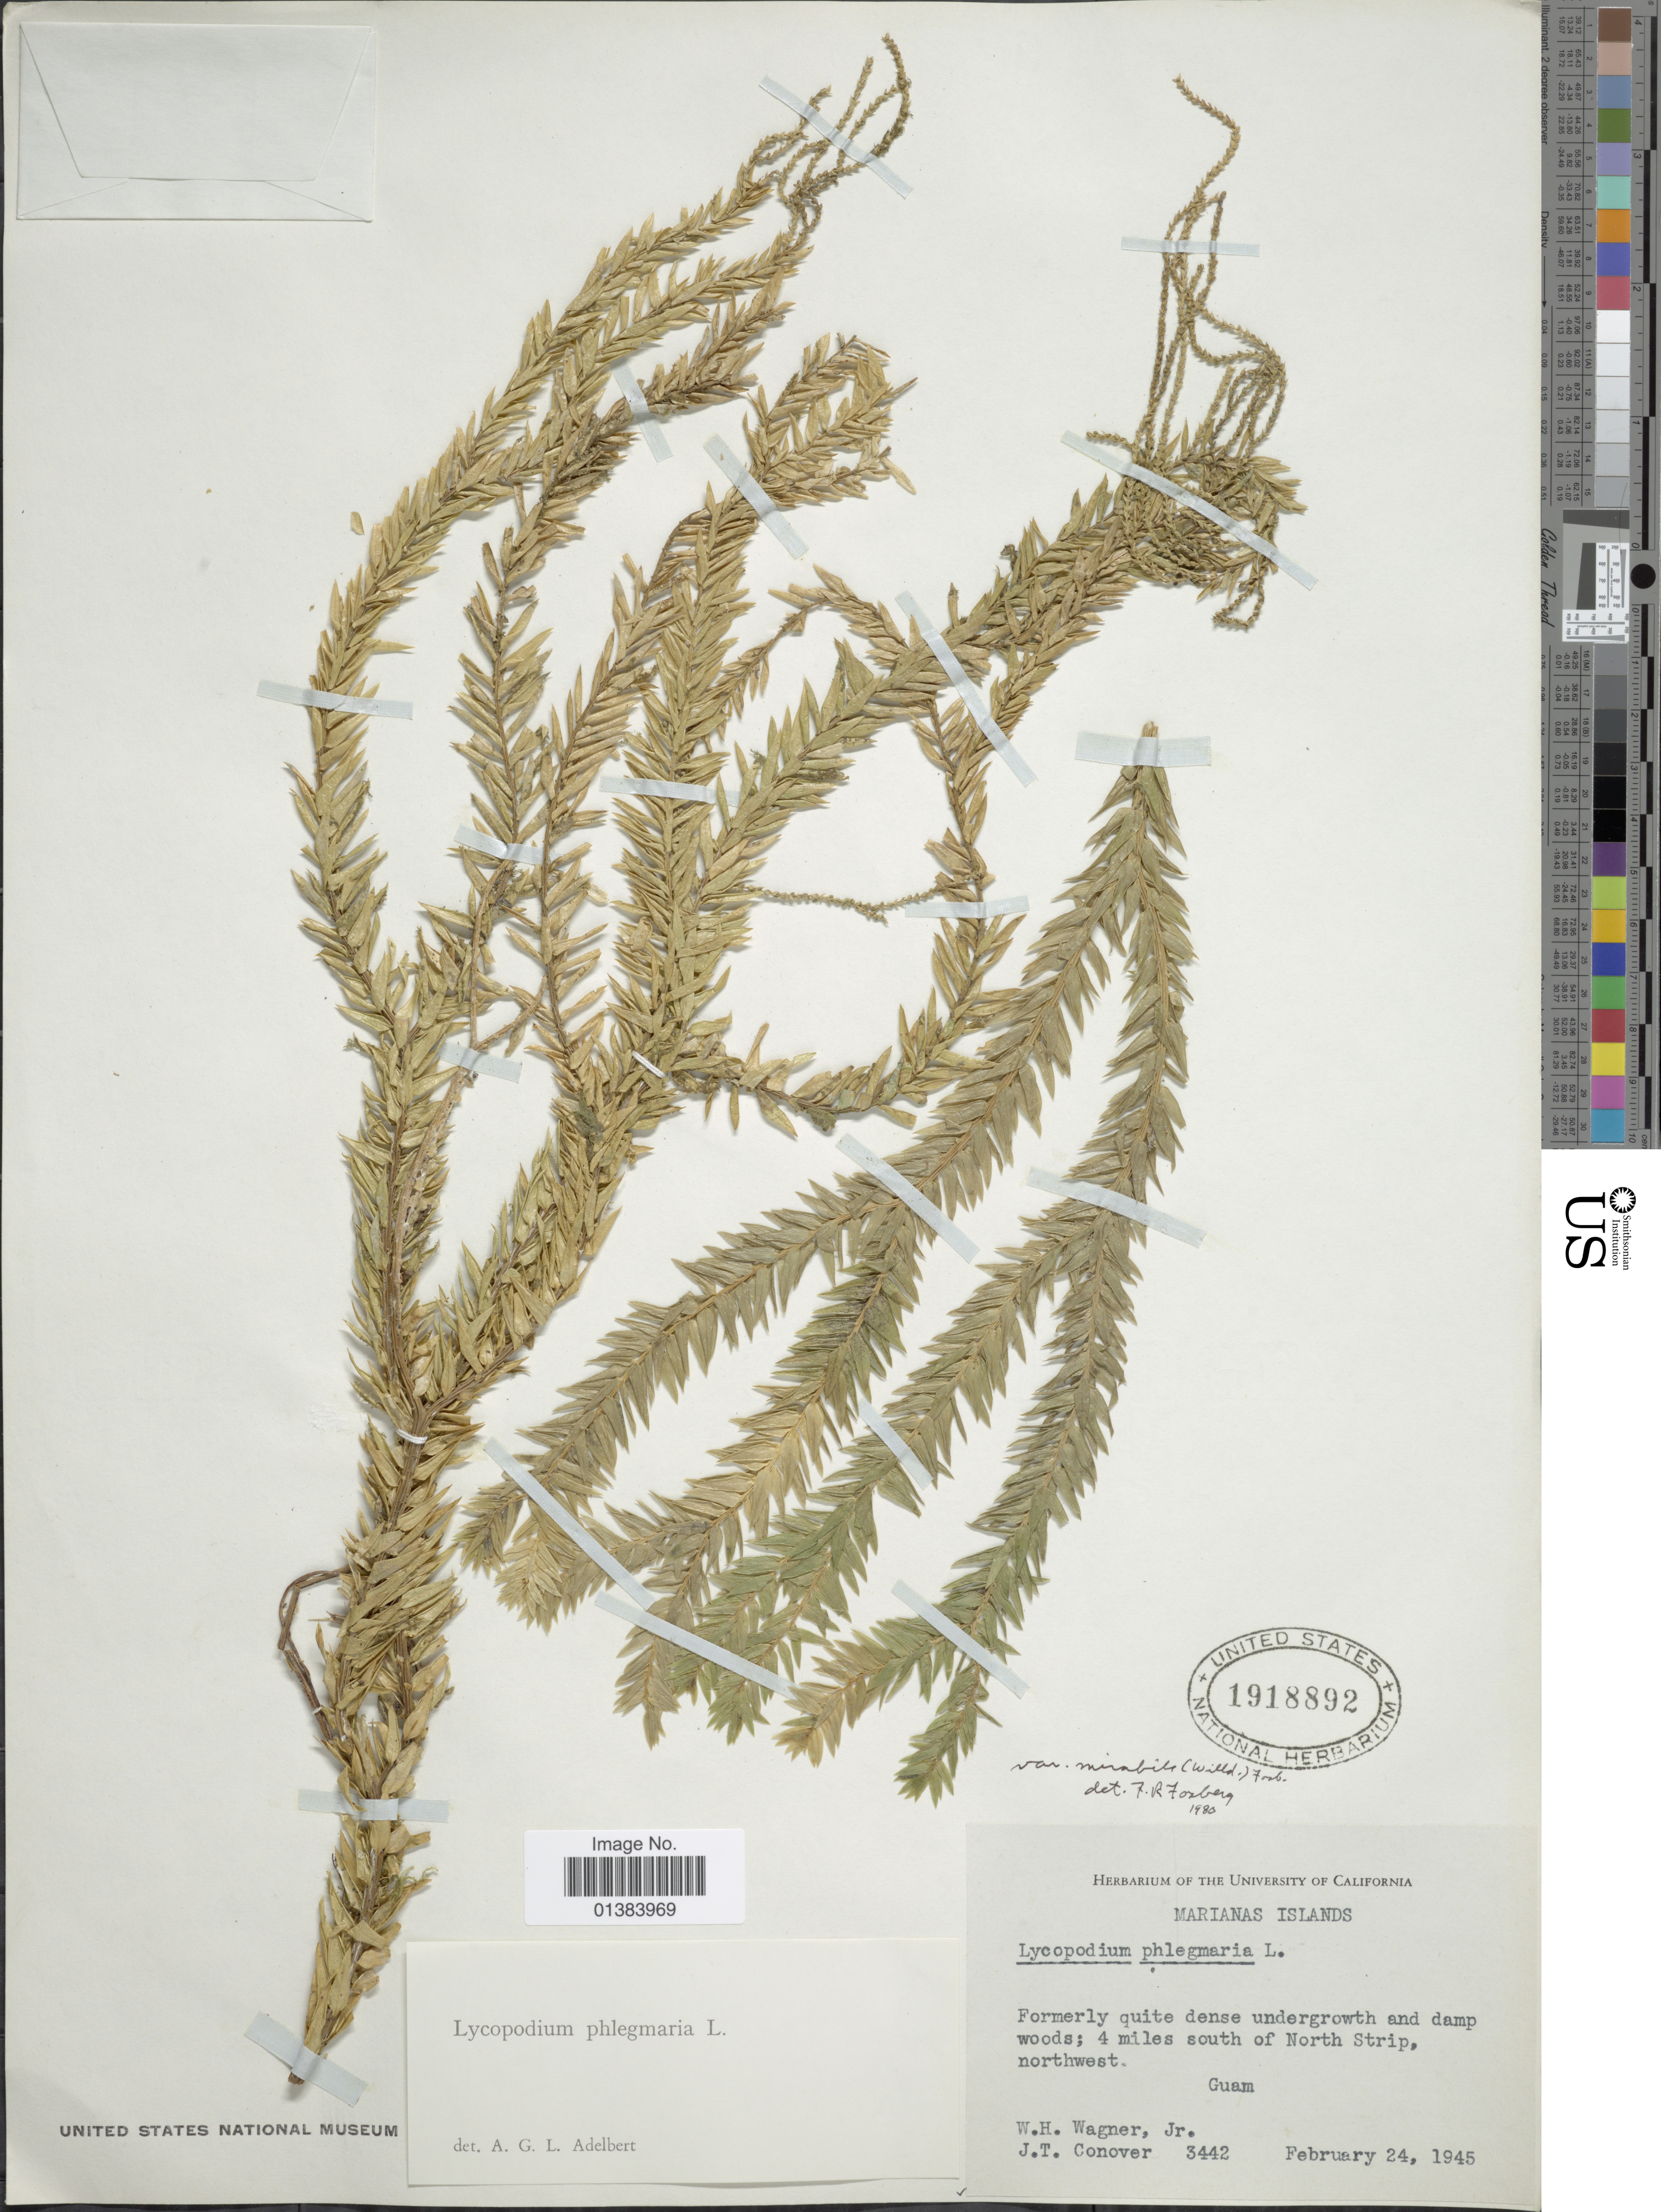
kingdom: Plantae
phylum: Tracheophyta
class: Lycopodiopsida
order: Lycopodiales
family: Lycopodiaceae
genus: Phlegmariurus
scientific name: Phlegmariurus mirabilis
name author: (Willd.) A. R. Field & Testo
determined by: Field, A. R.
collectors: W. H. Wagner & J. T. Conover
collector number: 3442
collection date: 1945-02-24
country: Guam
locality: Marianas Islands, 4 miles south of North Strip, northwest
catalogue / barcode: US 1918892